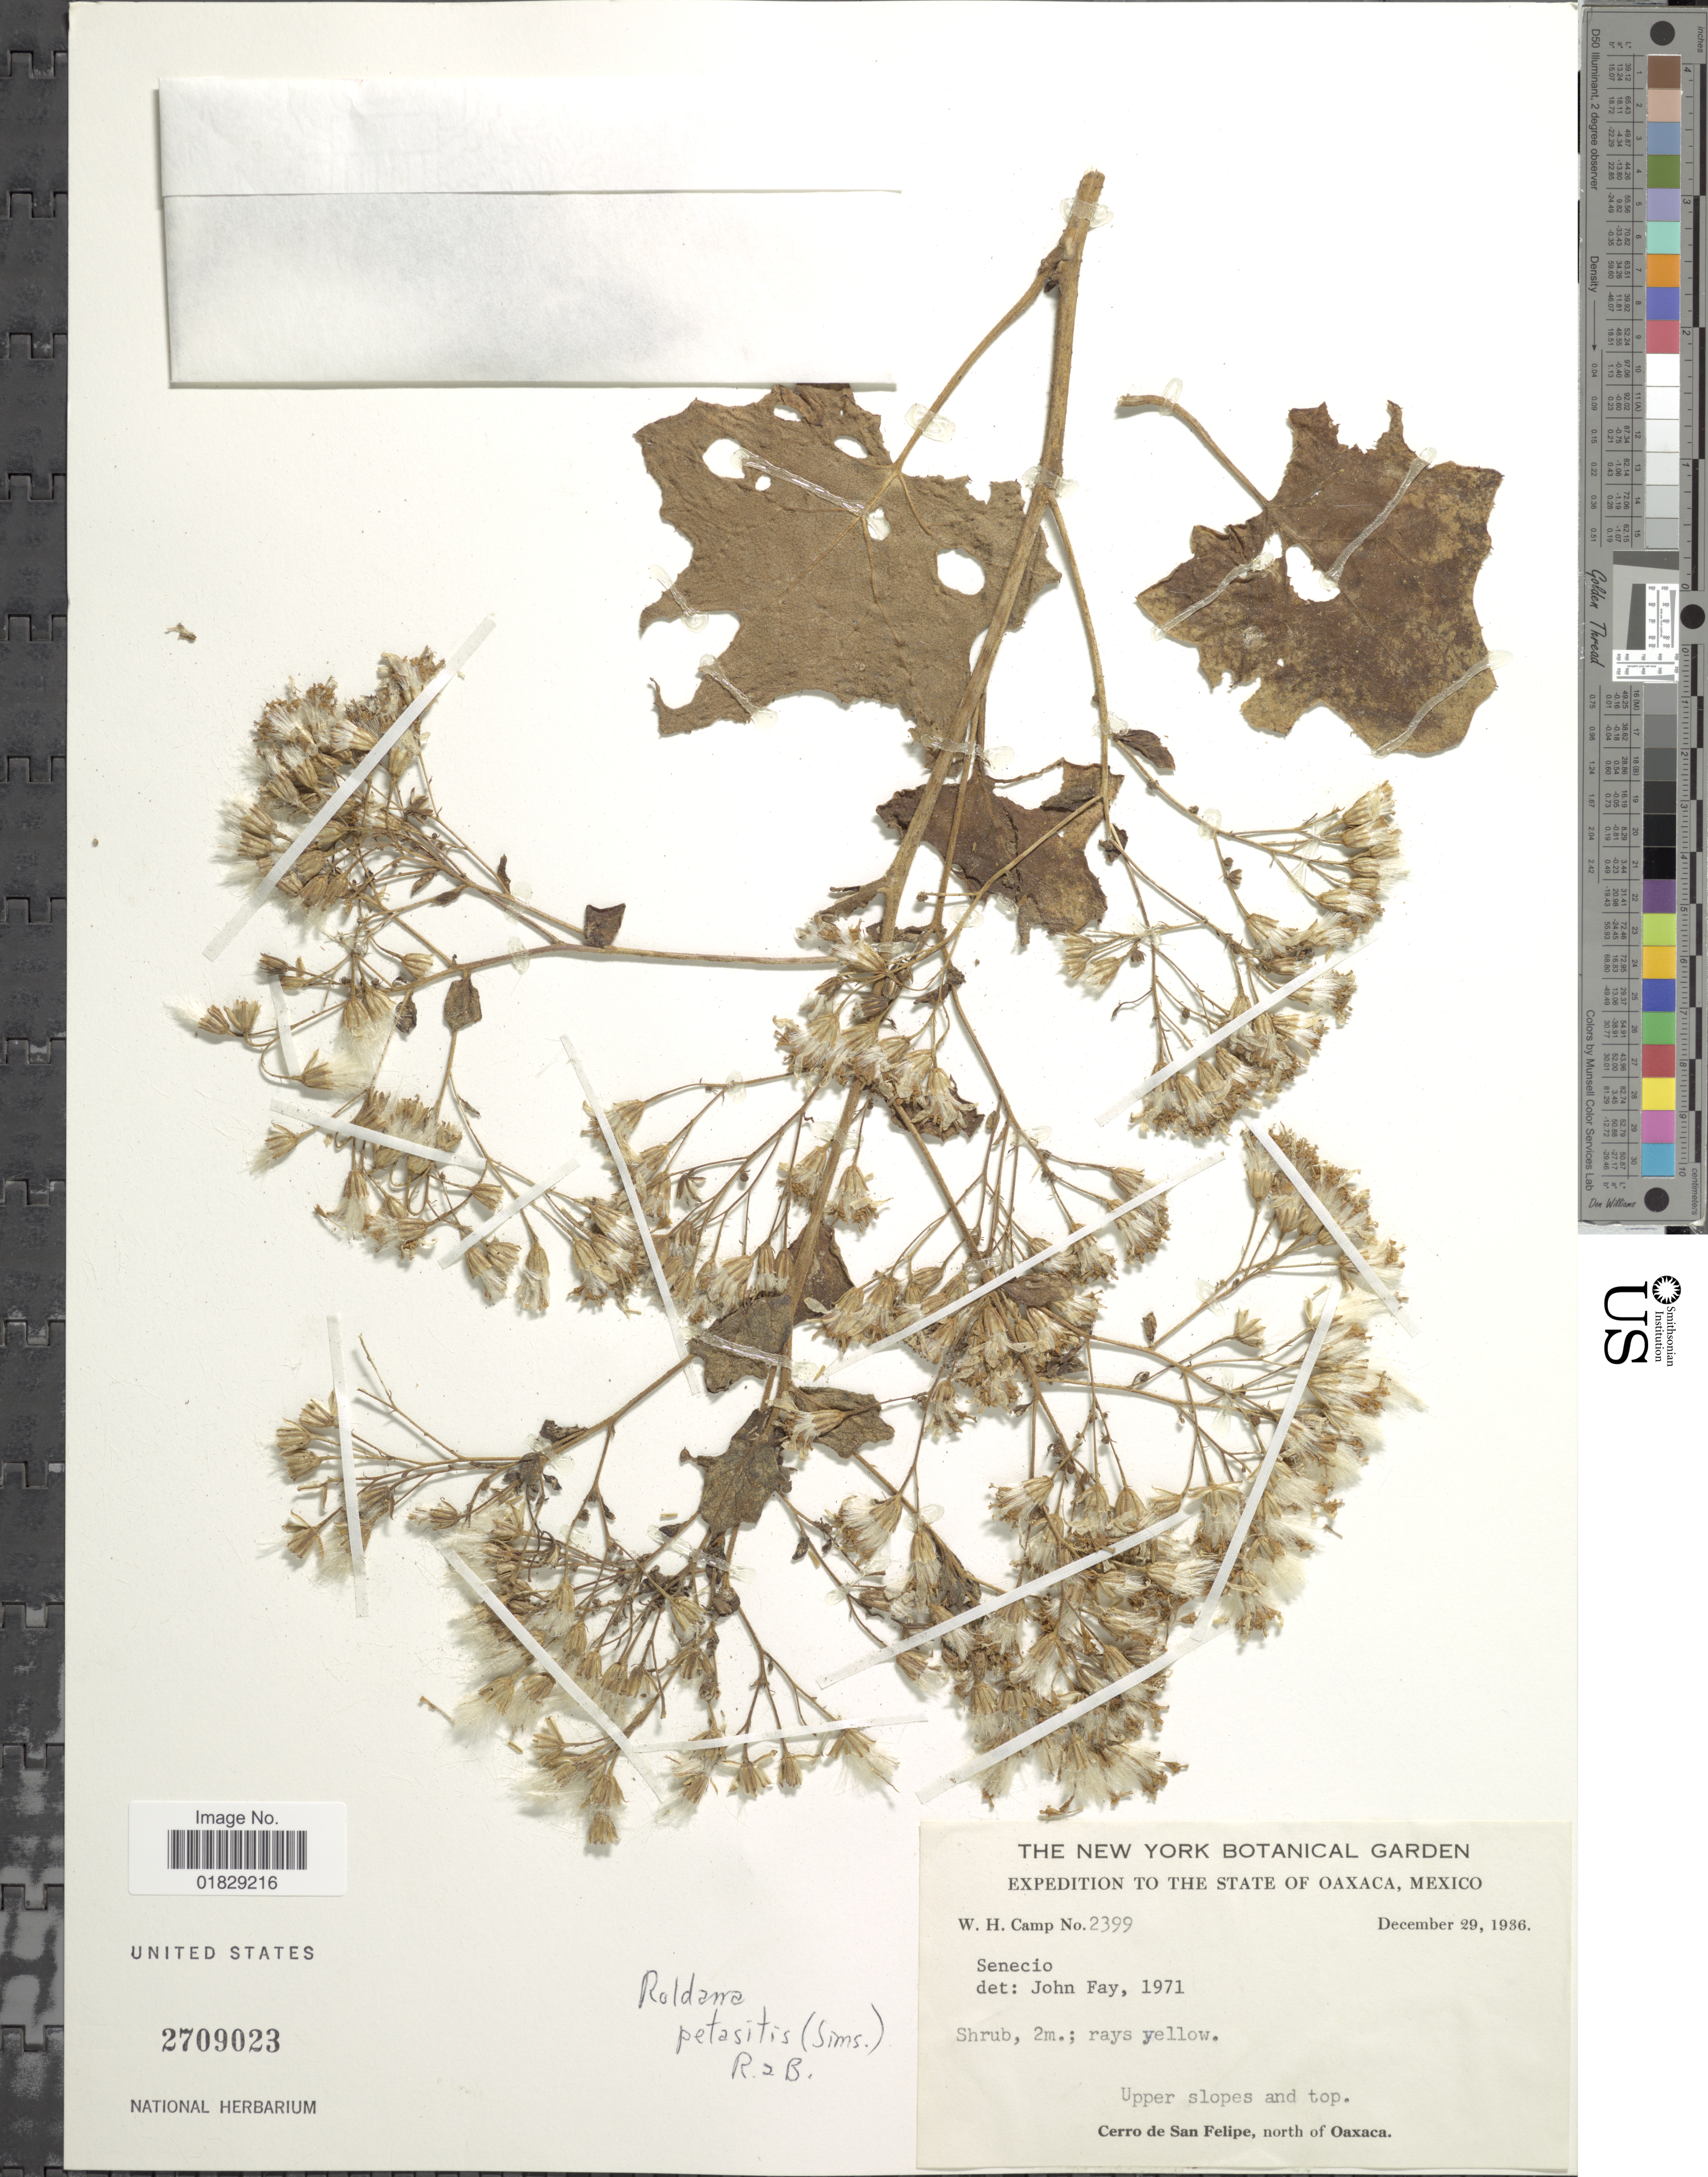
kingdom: Plantae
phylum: Tracheophyta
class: Magnoliopsida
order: Asterales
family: Asteraceae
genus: Roldana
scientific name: Roldana petasitis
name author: (Sims) H. Rob. & Brettell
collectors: W. H. Camp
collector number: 2399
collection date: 1936-12-29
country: Mexico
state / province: Oaxaca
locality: To the state of Oaxaca, Mexico. Upper slopes and top. Cerro de San Felipe, north of Oaxaca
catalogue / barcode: US 2709023